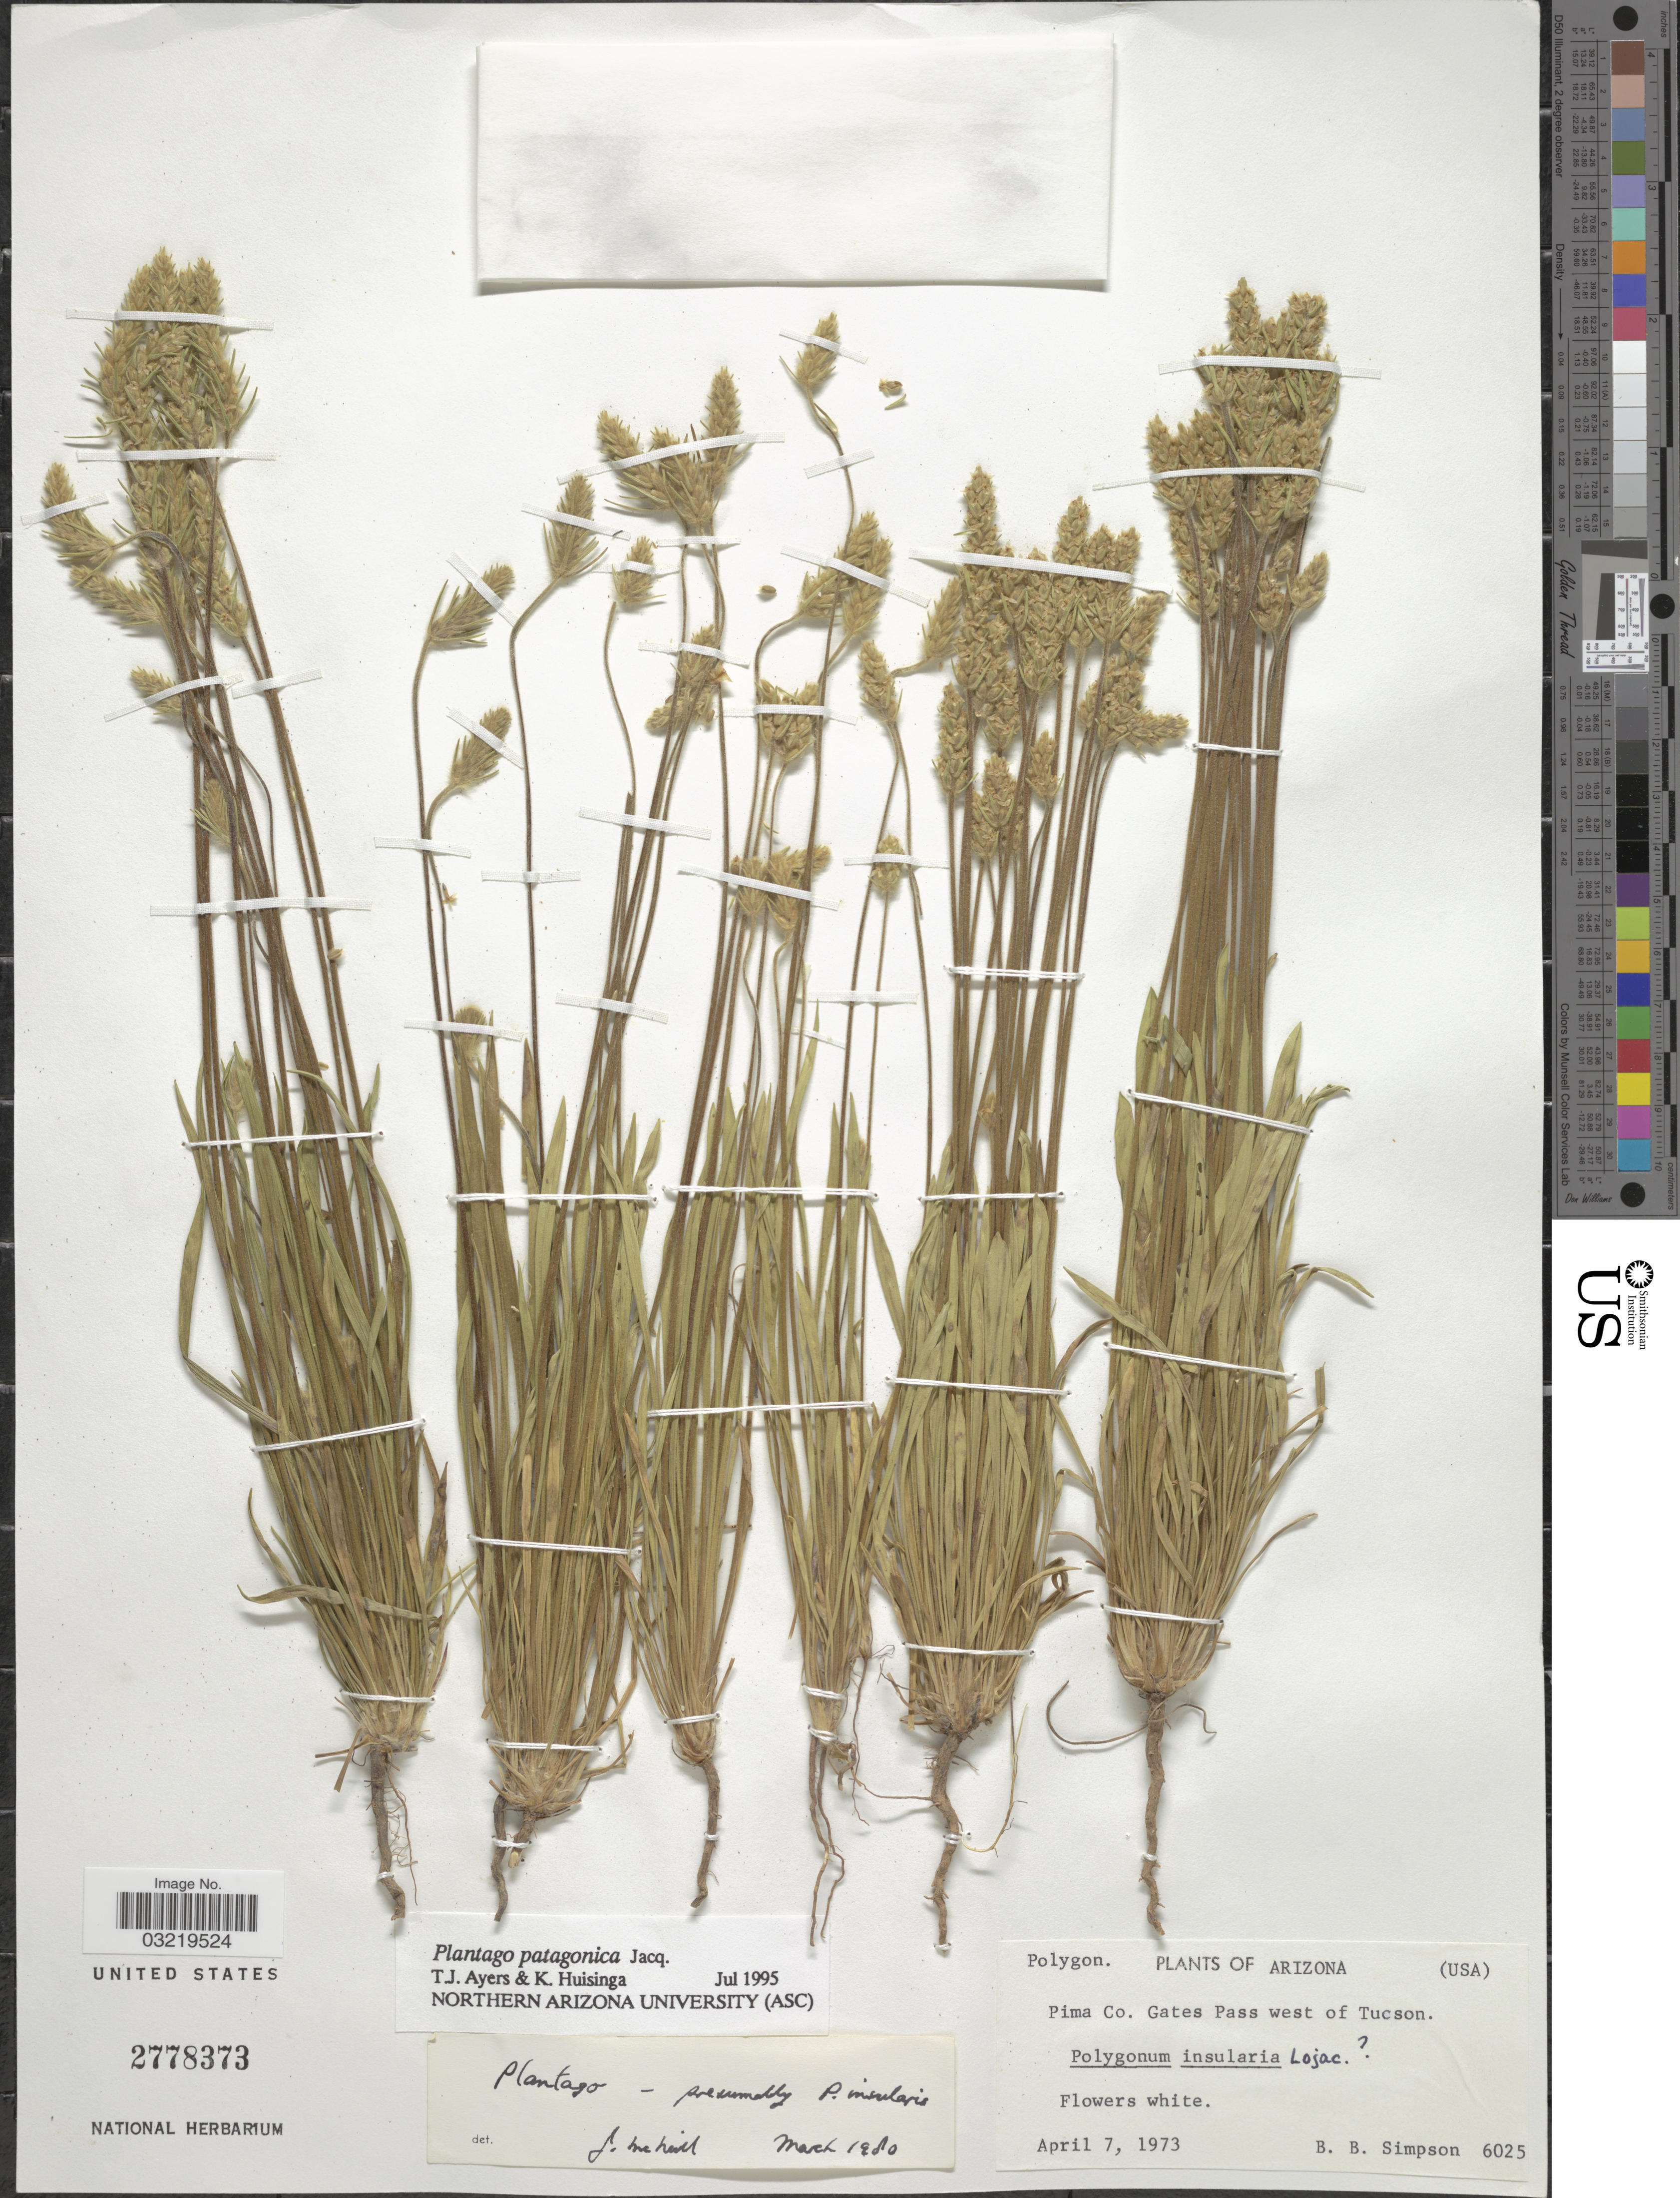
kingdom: Plantae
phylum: Tracheophyta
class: Magnoliopsida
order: Lamiales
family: Plantaginaceae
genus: Plantago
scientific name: Plantago patagonica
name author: Jacq.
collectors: B. Simpson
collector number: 6025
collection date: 1973-04-07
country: United States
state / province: Arizona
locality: Pima Co. Gates Pass west of Tucson.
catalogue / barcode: US 2778373